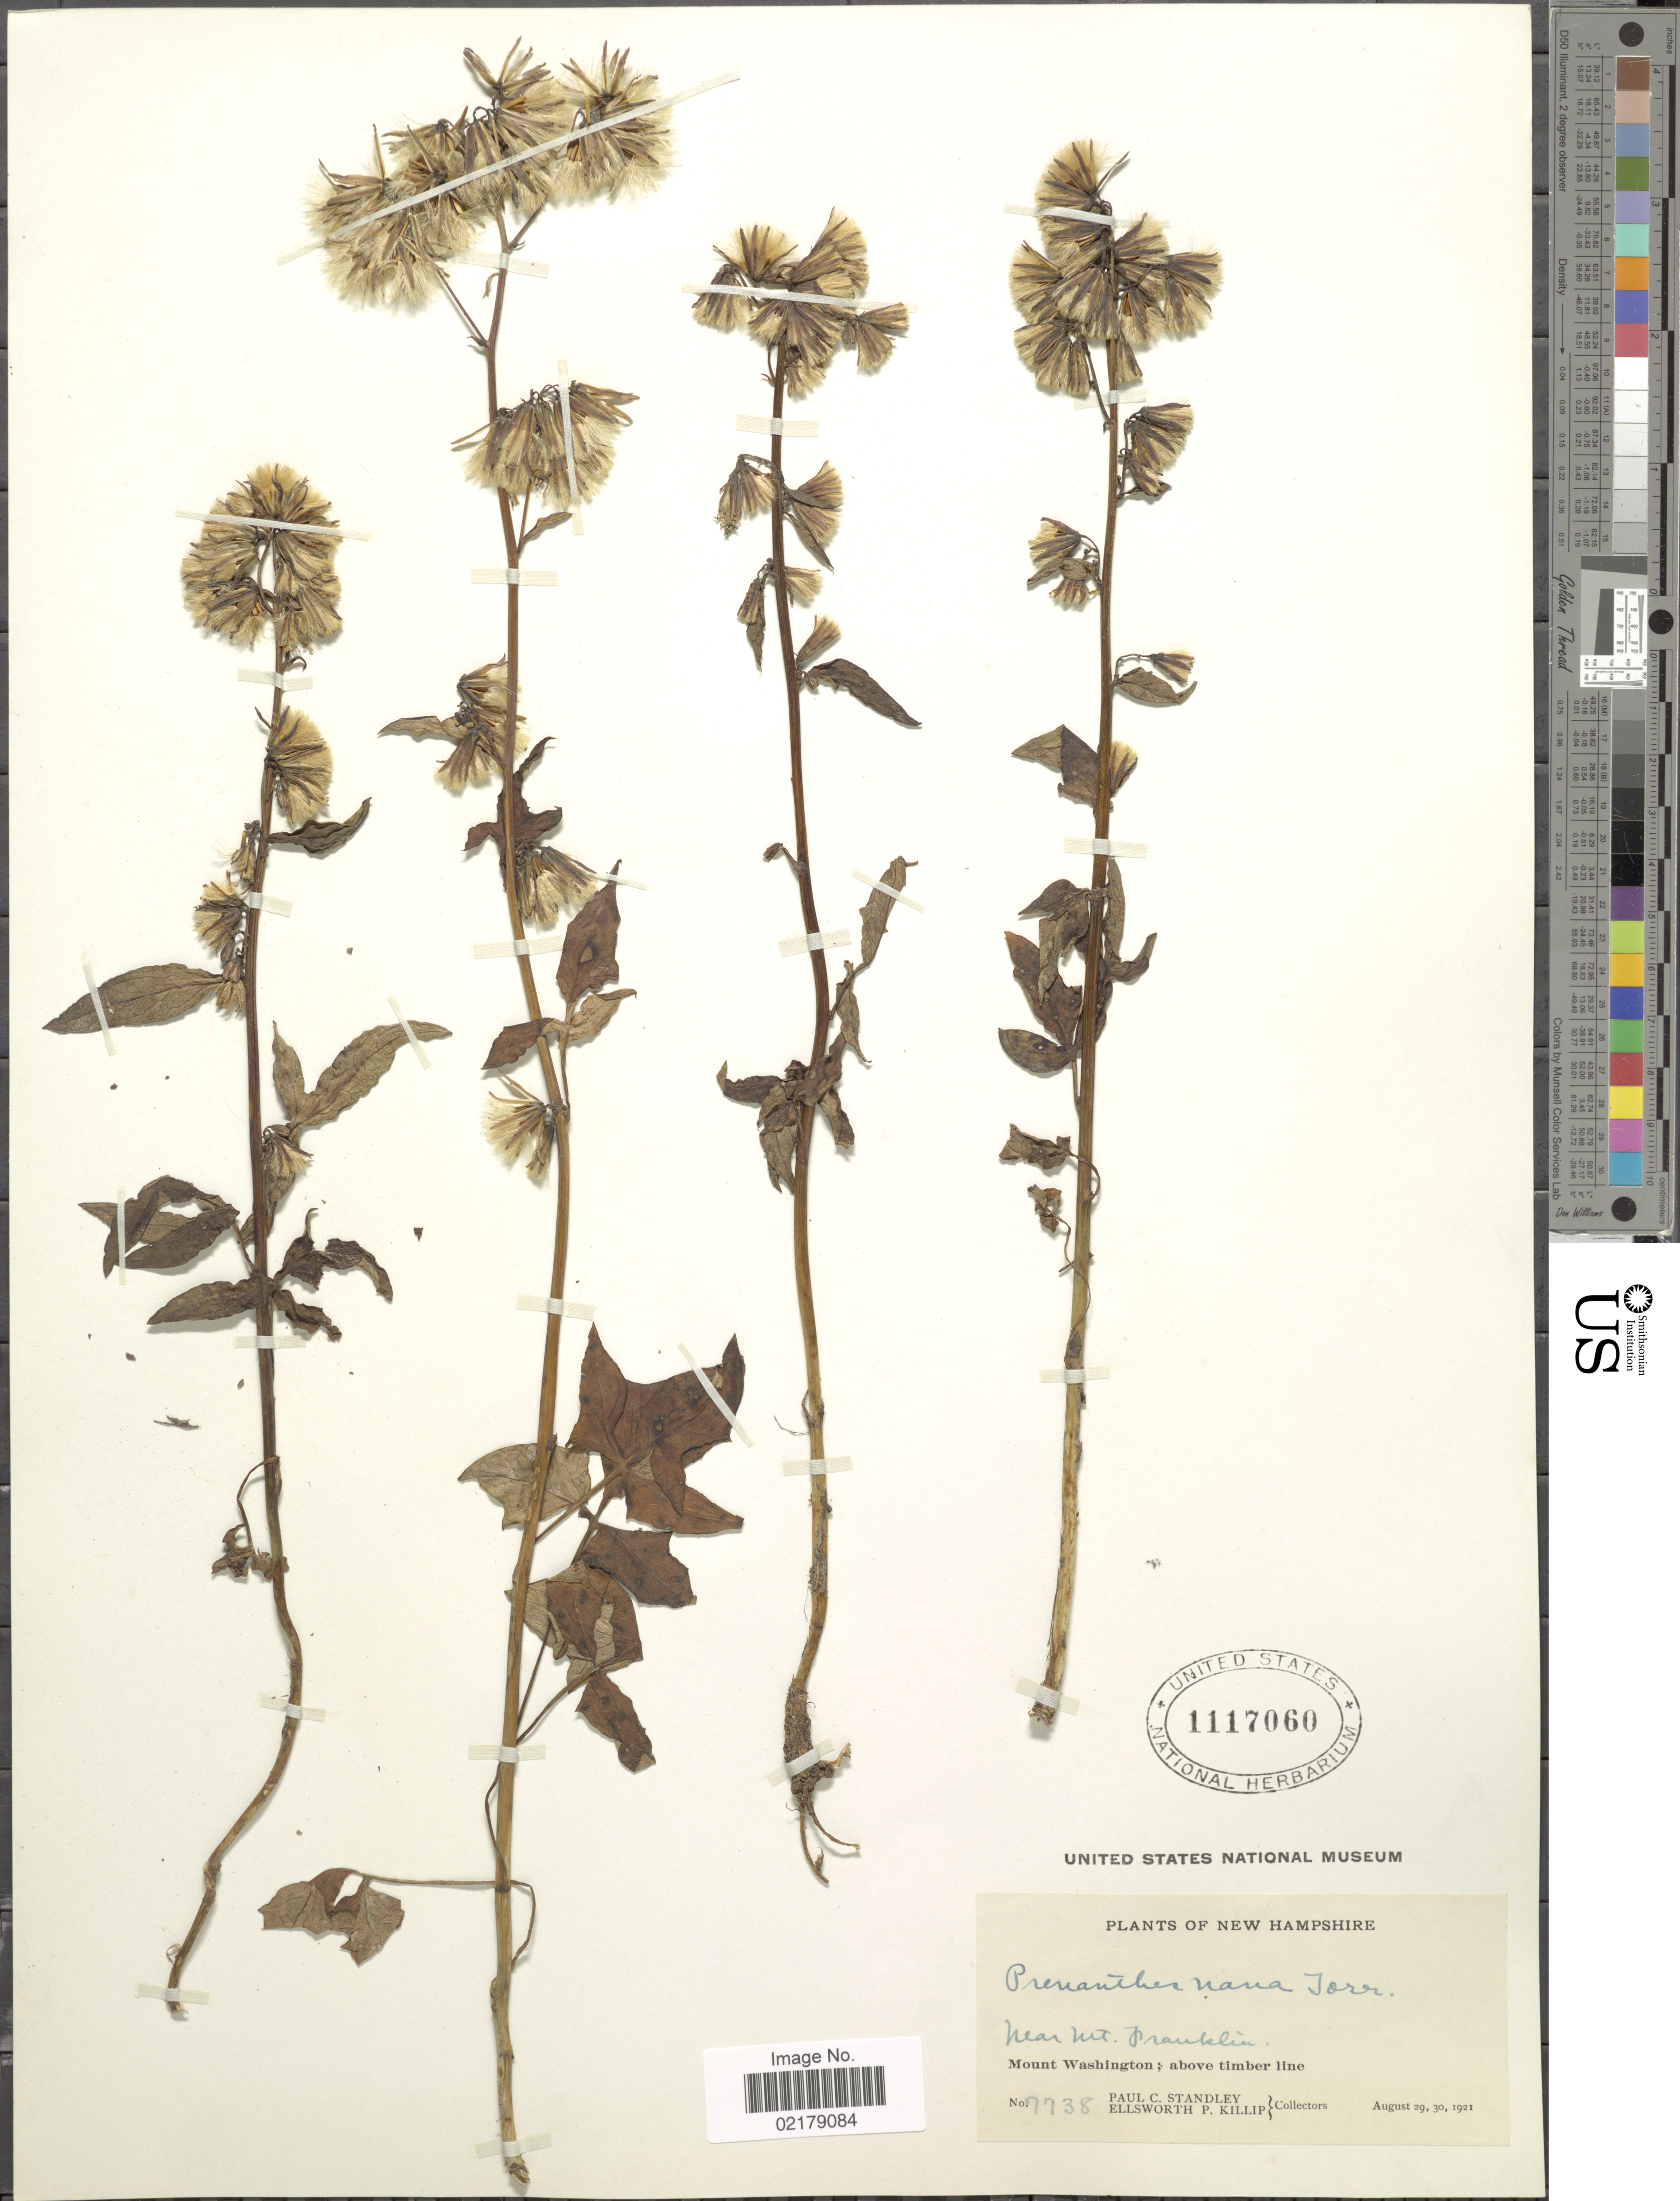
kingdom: Plantae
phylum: Tracheophyta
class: Magnoliopsida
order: Asterales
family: Asteraceae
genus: Nabalus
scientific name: Nabalus trifoliolatus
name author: Cass.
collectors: P. C. Standley & E. P. Killip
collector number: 7738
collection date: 1921-08-29/1921-08-30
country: United States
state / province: New Hampshire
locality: Near Mt Franklin, Mount Washington; above timber line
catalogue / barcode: US 1117060